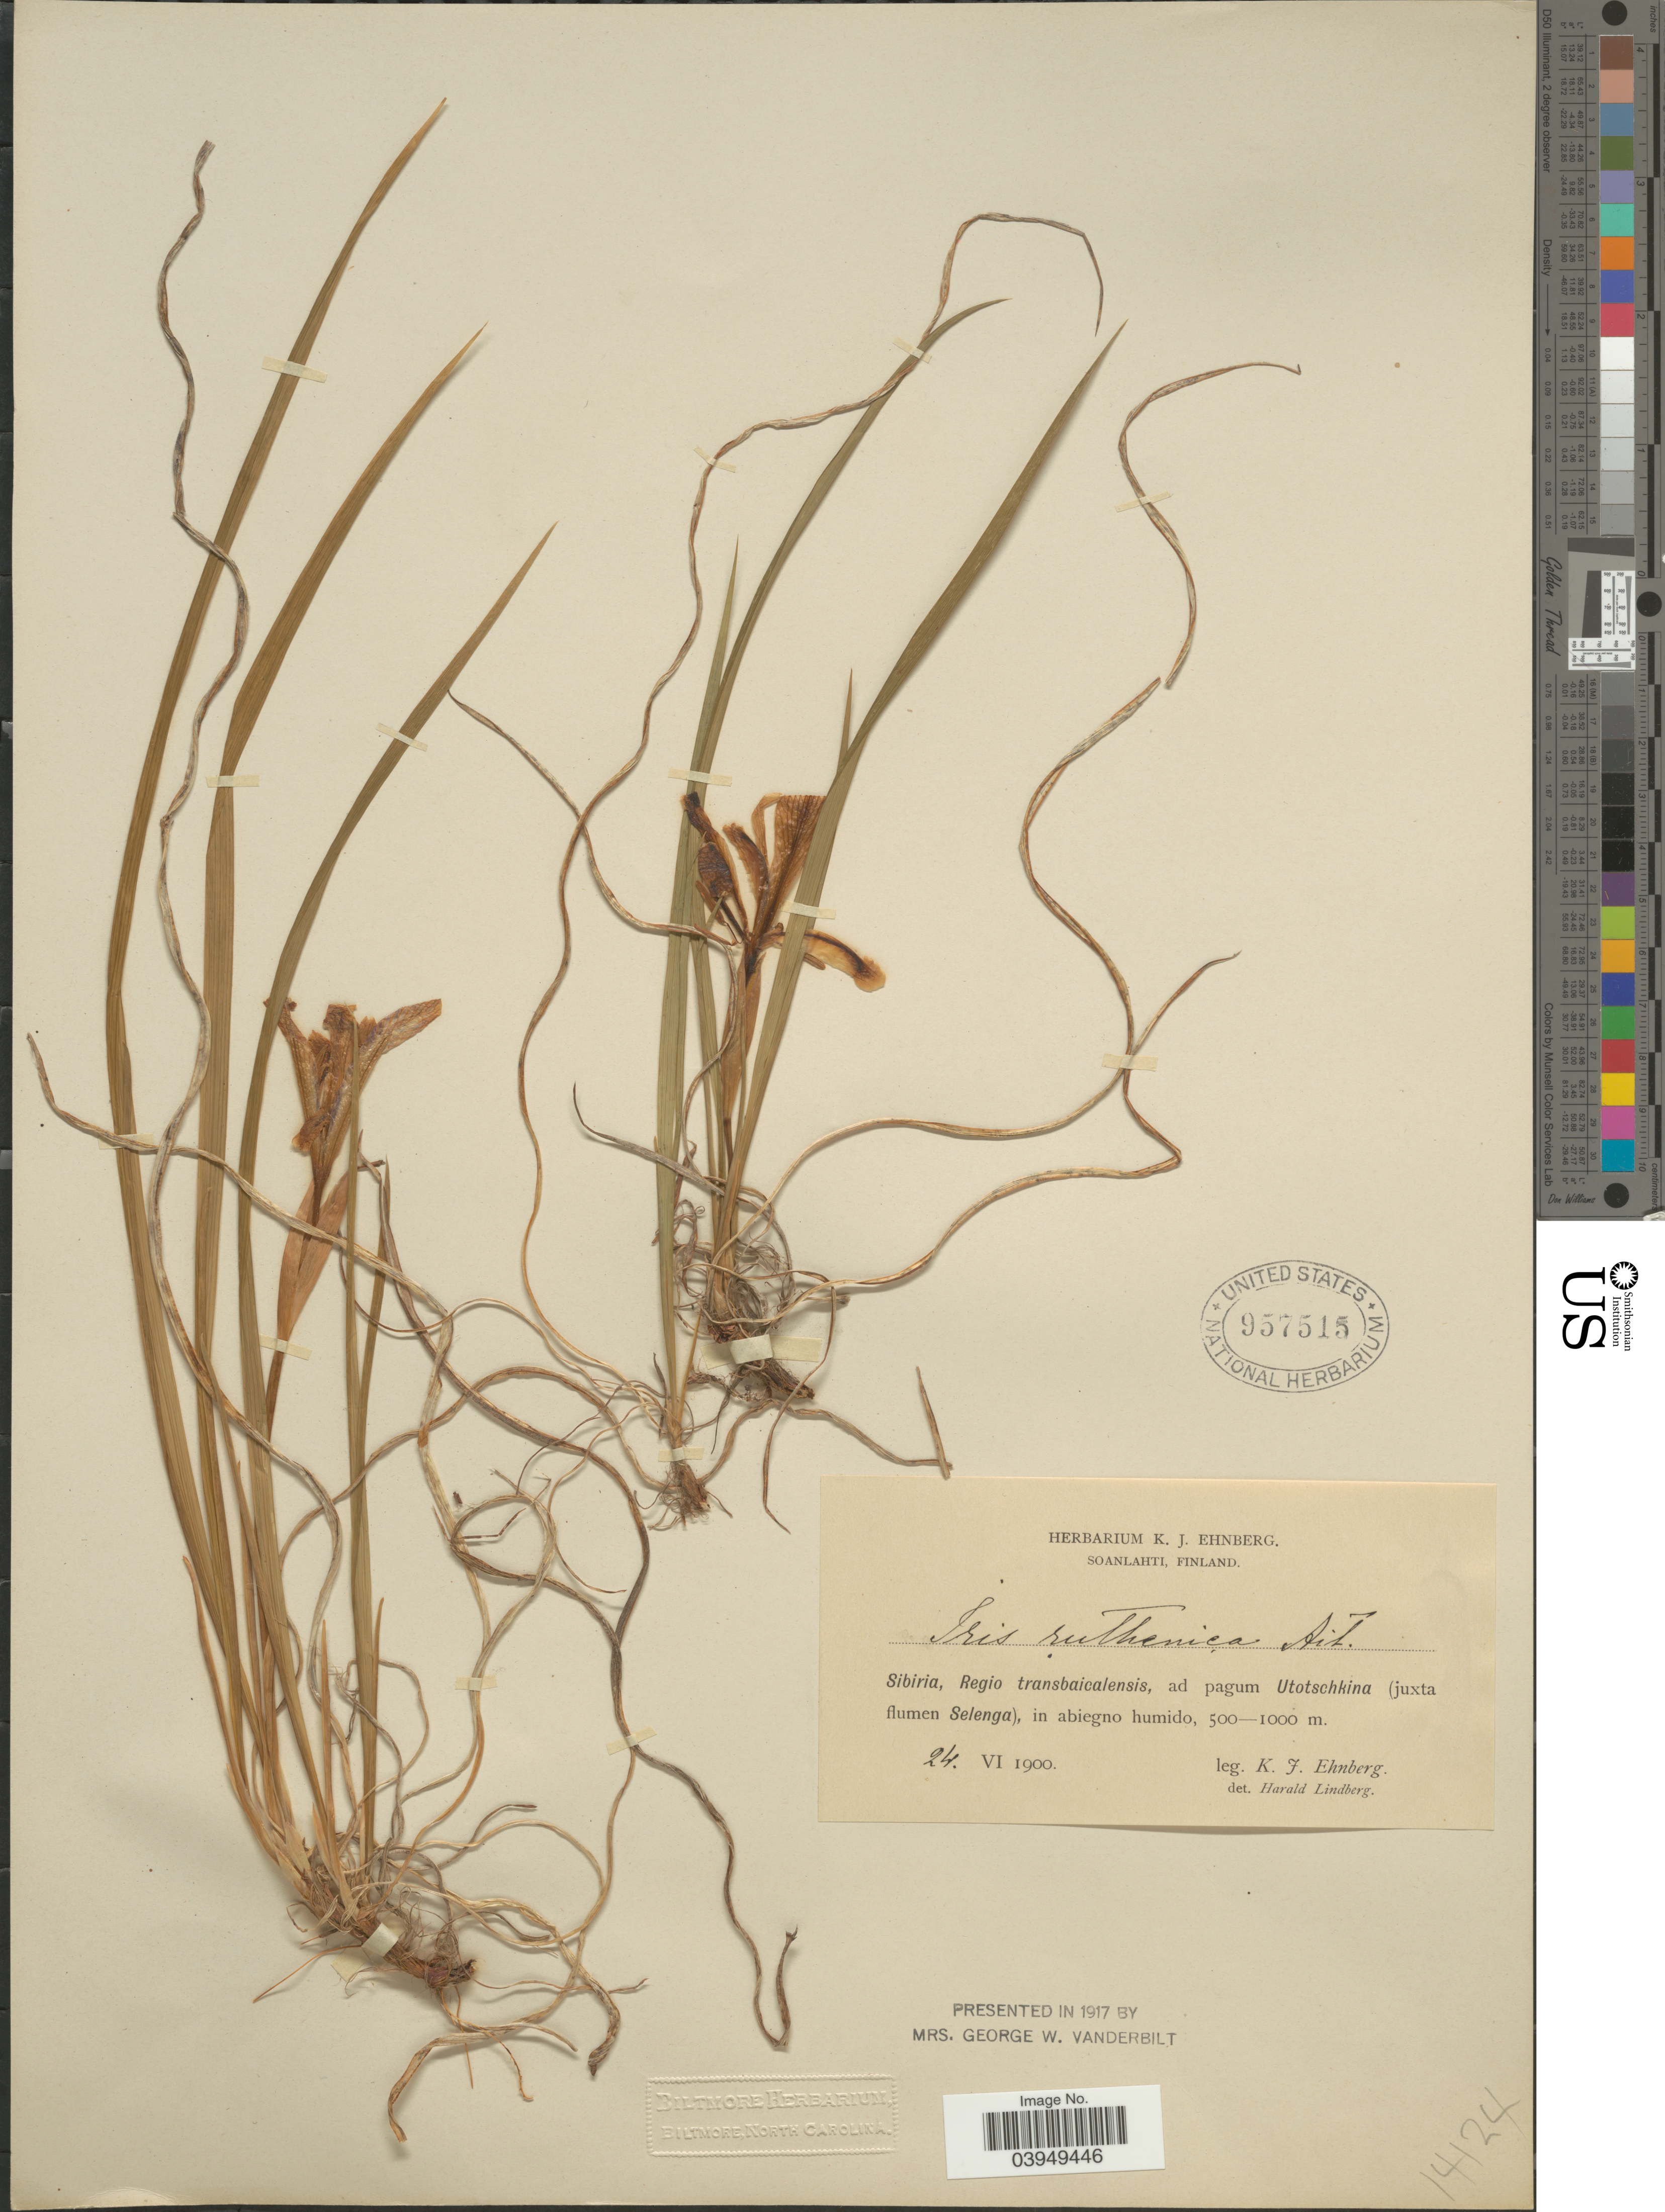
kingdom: Plantae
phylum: Tracheophyta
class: Liliopsida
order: Asparagales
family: Iridaceae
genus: Iris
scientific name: Iris ruthenica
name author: Ker Gawl.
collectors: K. Ehnberg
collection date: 1900-06-24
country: Russian Federation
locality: Sibiria, Regio transbaicalensis, ad pagum Utotschkina (juxta flumen Selenga).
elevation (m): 500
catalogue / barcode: US 957515